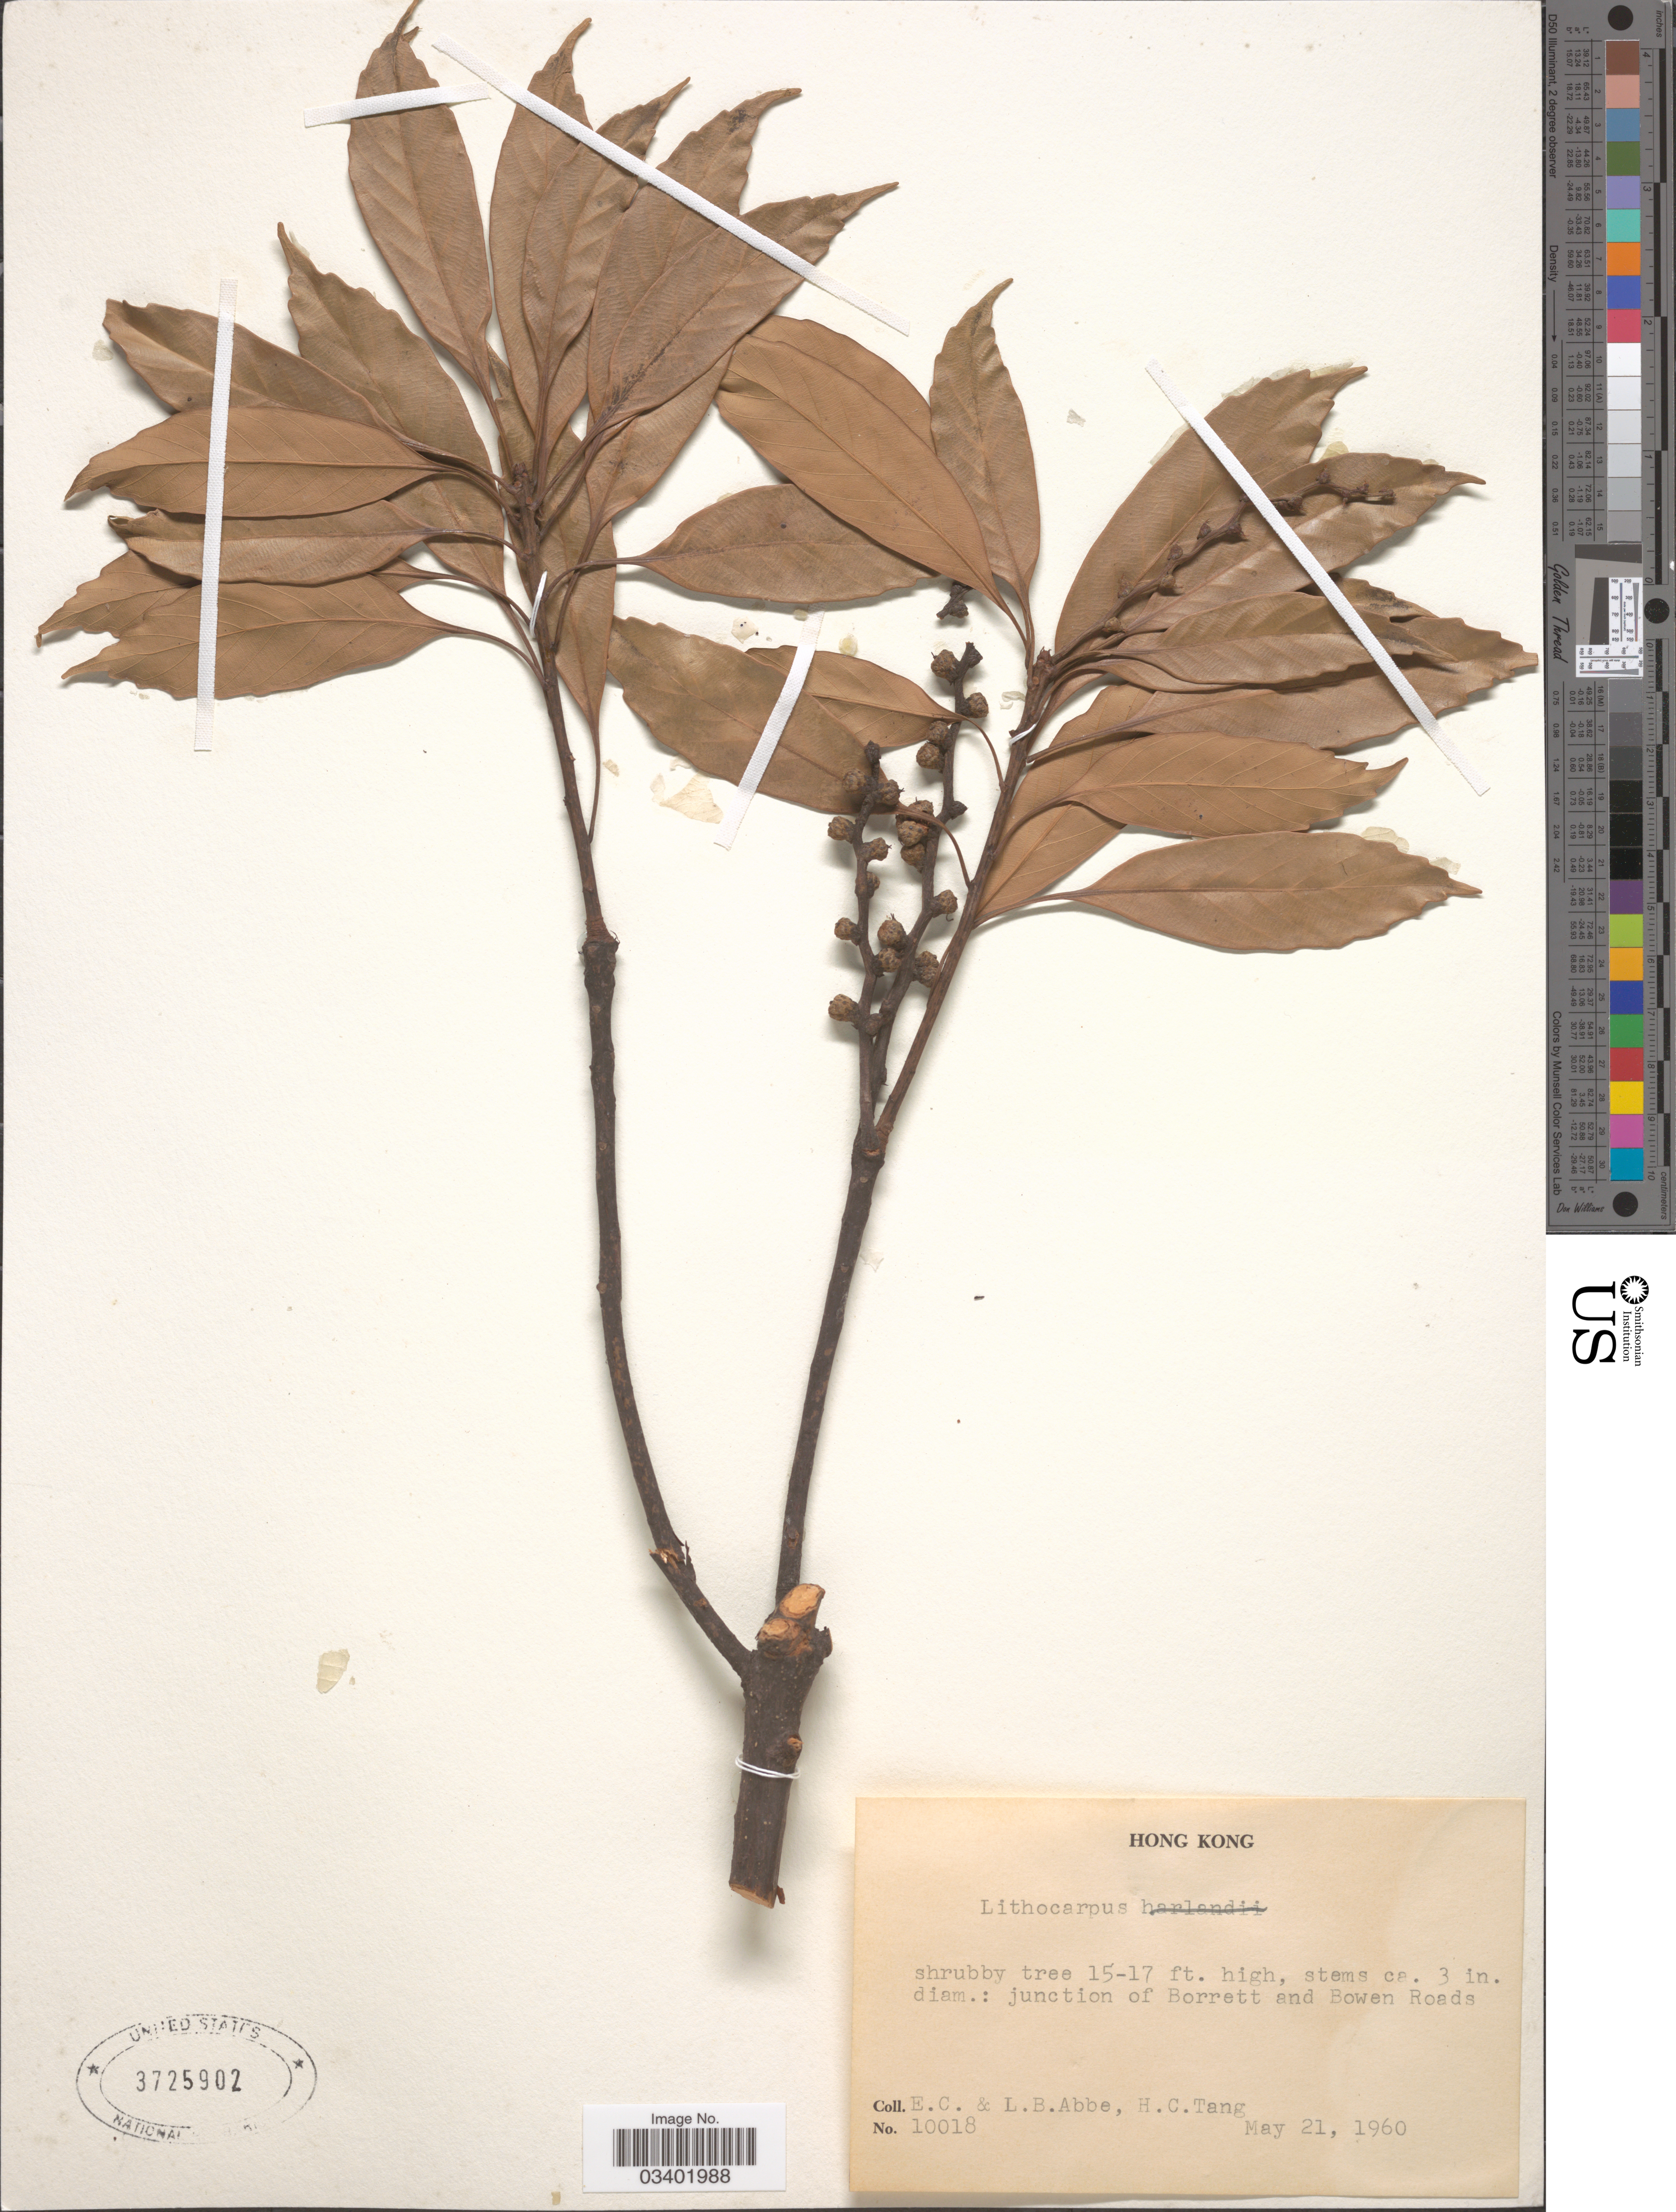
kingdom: Plantae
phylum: Tracheophyta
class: Magnoliopsida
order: Fagales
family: Fagaceae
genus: Lithocarpus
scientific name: Lithocarpus harlandii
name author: (Hance ex Walp.) Rehder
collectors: E. C. Abbe, L. B. Abbe & H. Tang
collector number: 10018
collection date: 1960-05-21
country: China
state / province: Hong Kong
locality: Junction of Borrett and Bowen Roads.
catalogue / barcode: US 3725902